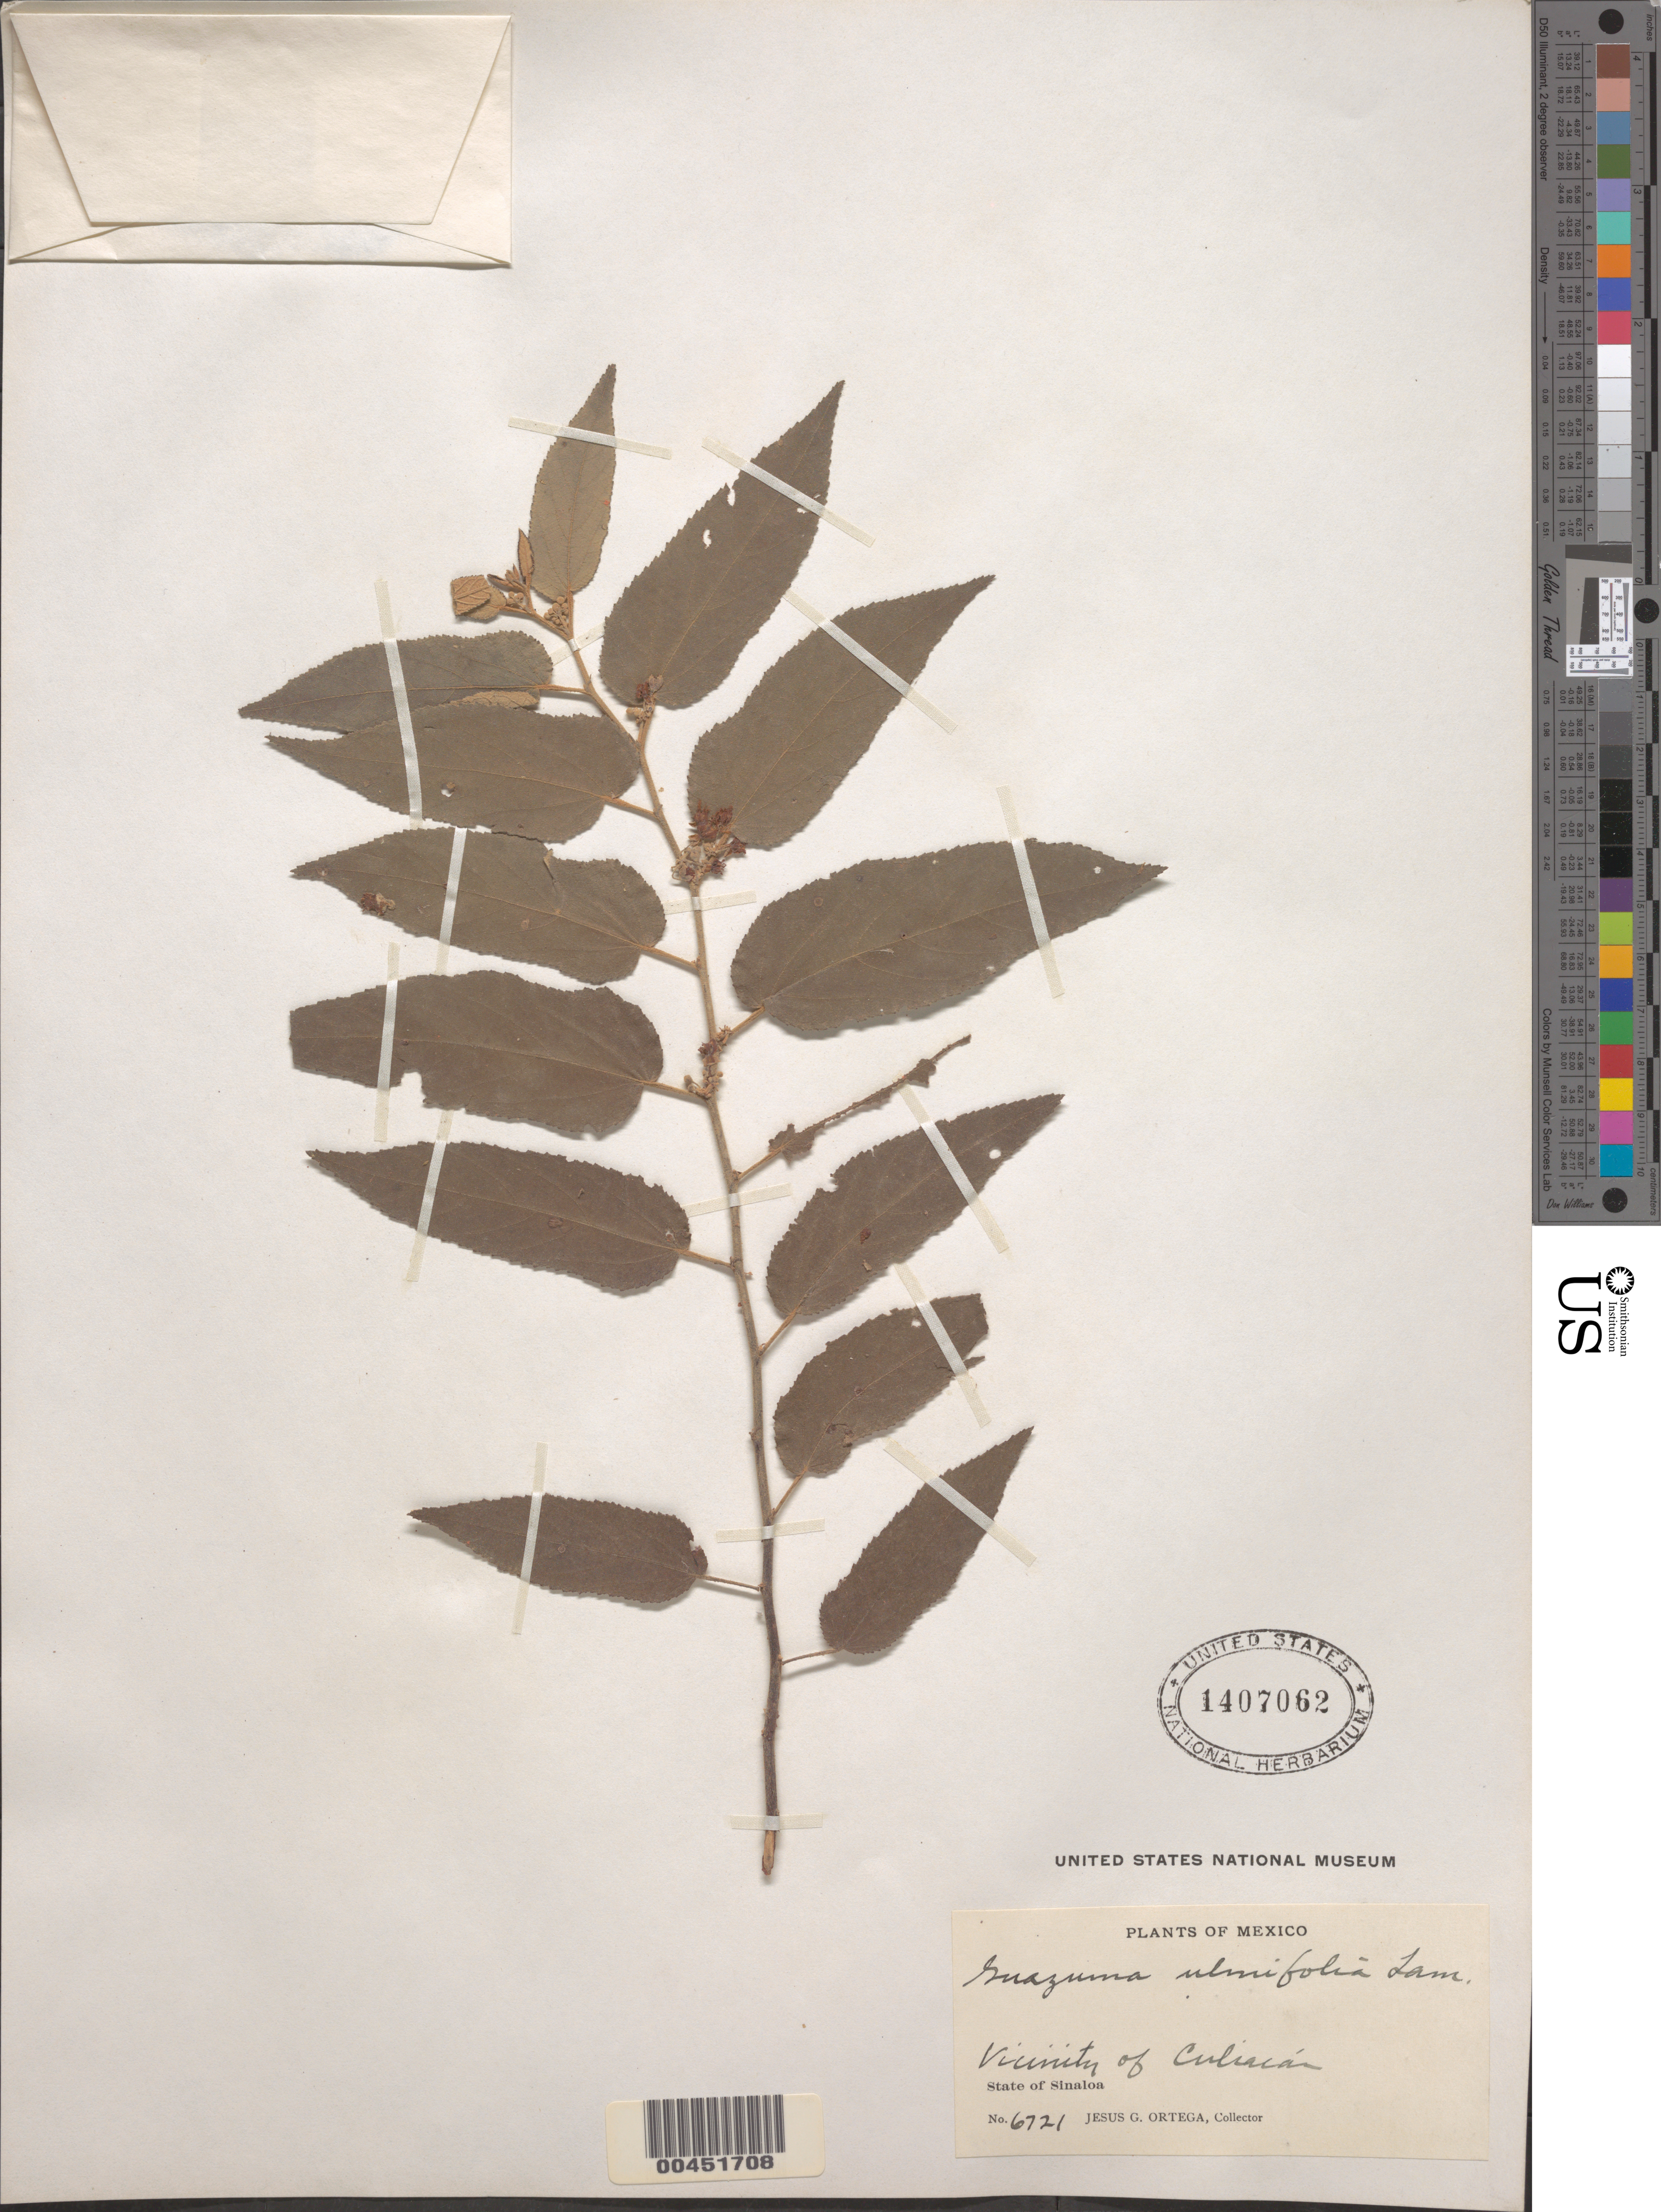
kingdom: Plantae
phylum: Tracheophyta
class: Magnoliopsida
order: Malvales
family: Malvaceae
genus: Guazuma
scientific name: Guazuma ulmifolia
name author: Lam.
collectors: J. Ortega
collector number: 6721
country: Mexico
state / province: Sinaloa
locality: Vicinity of Culiacán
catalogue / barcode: US 1407062